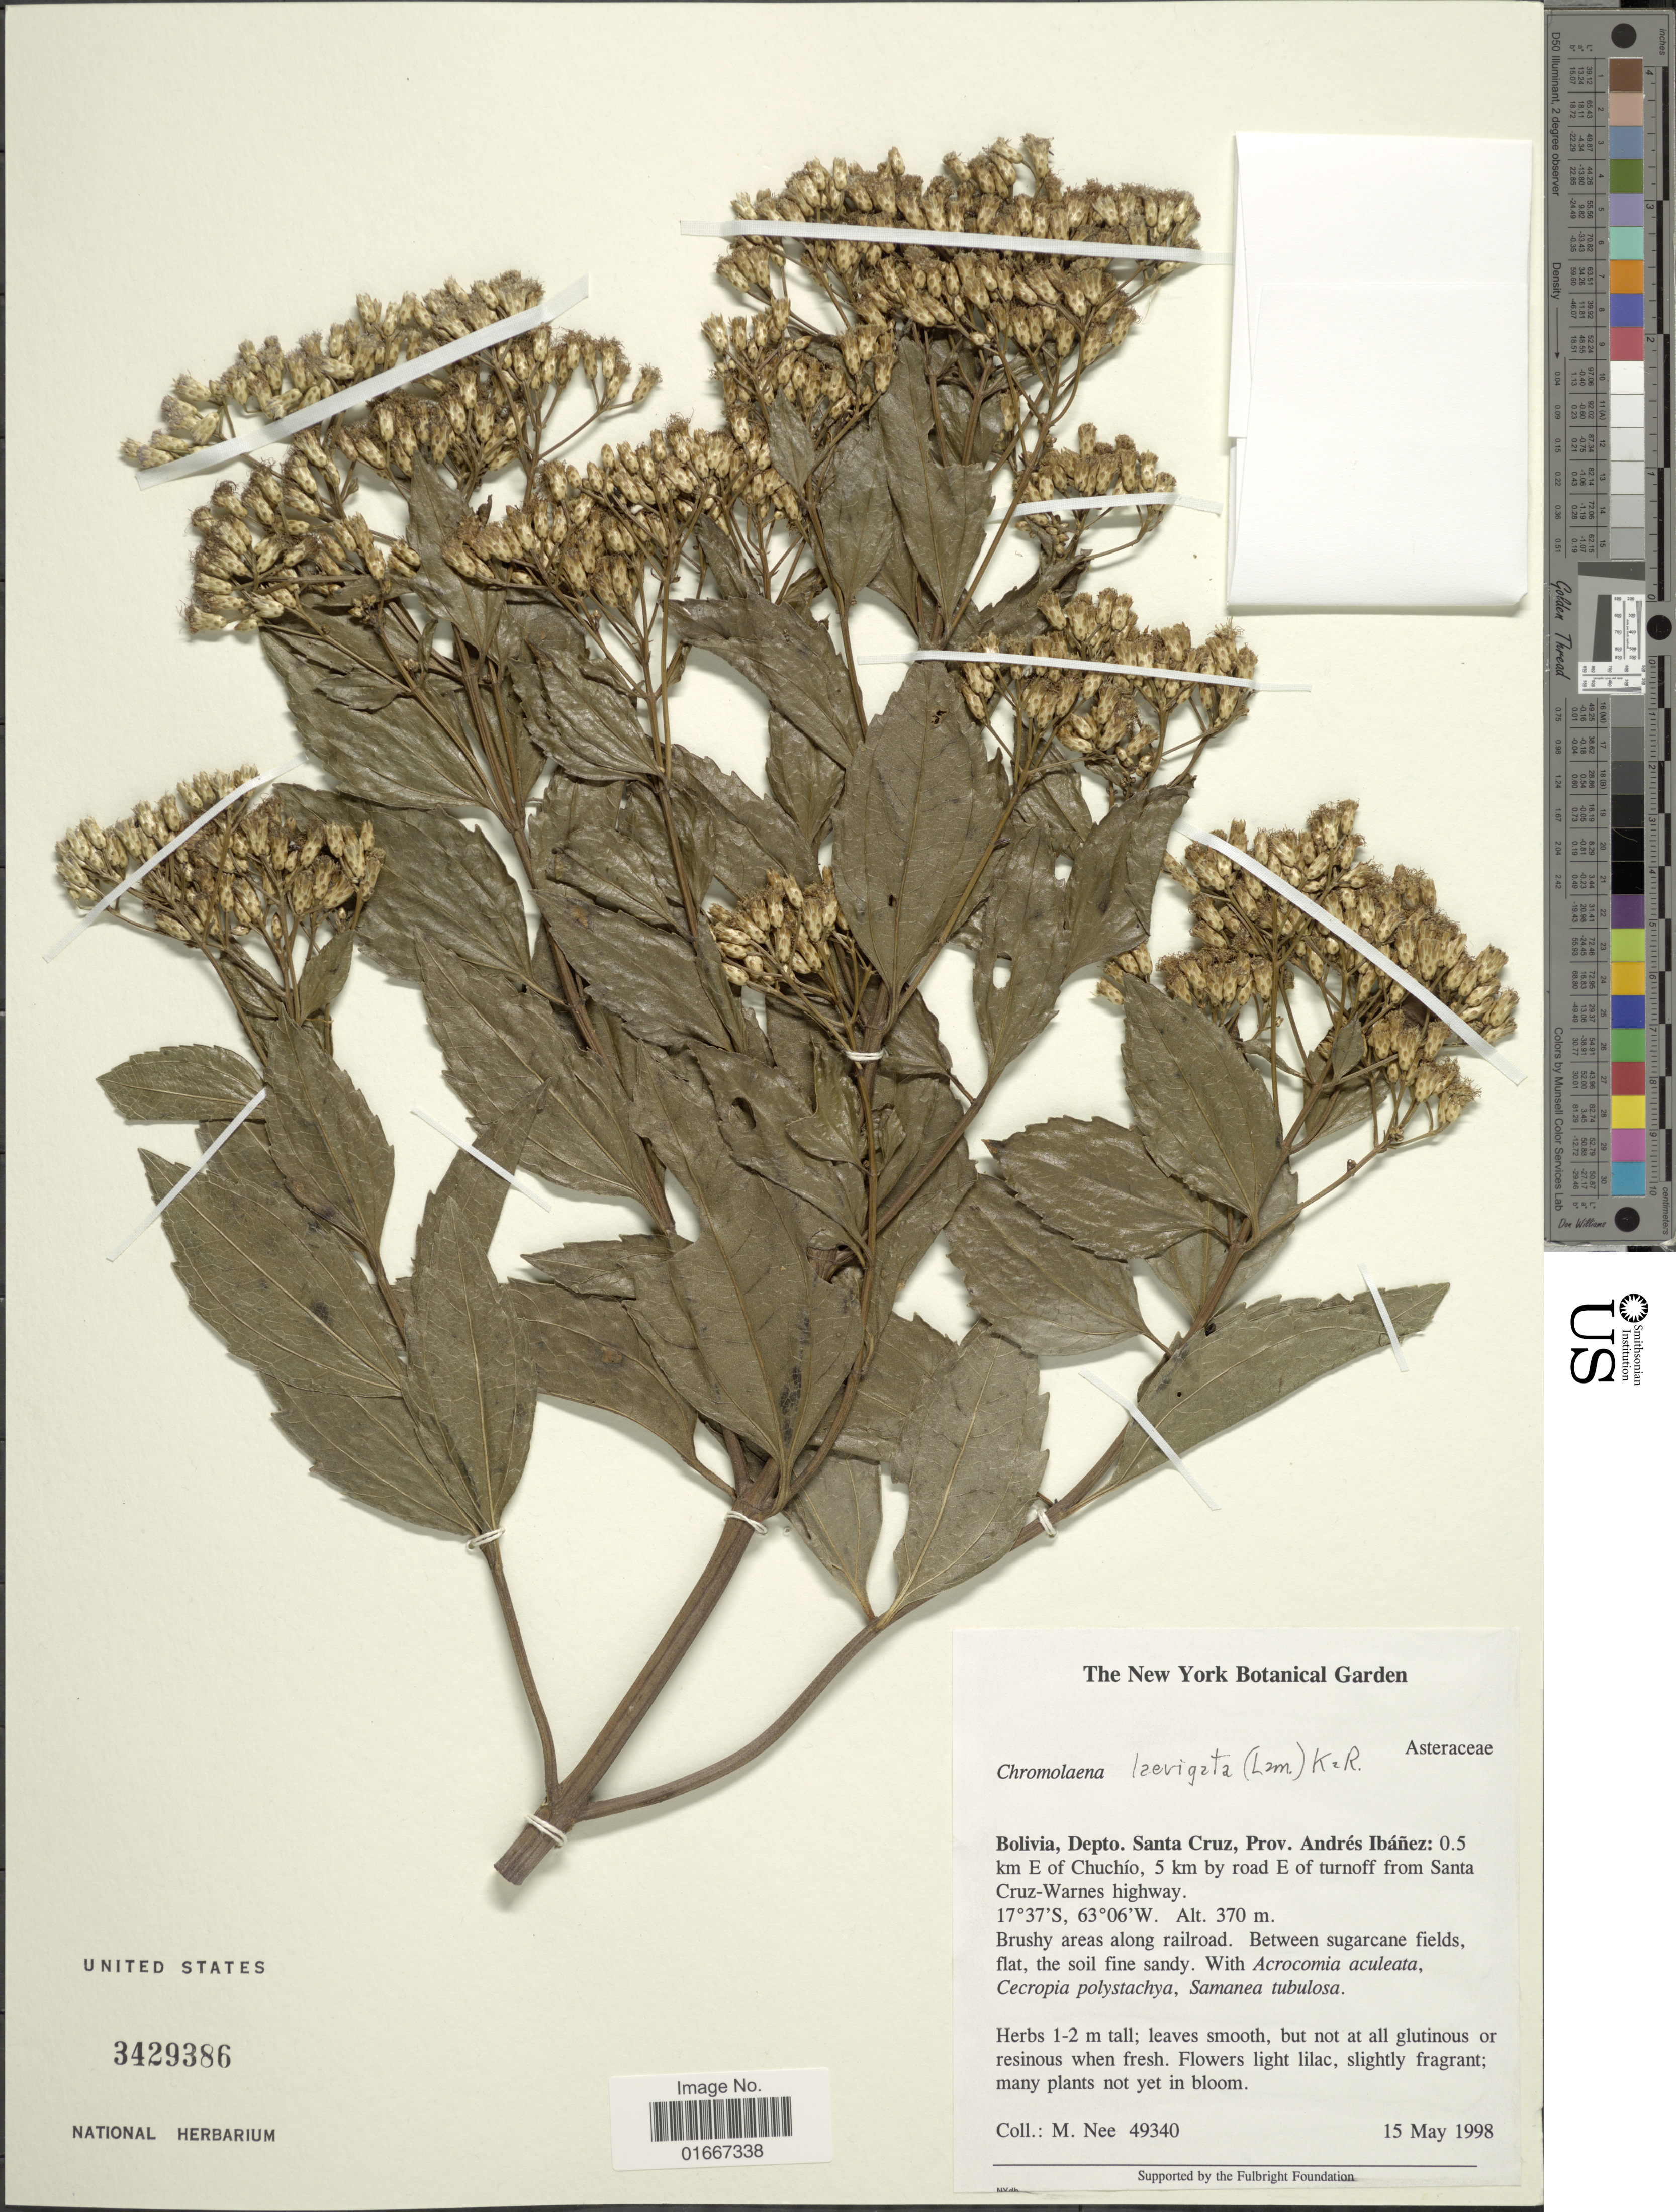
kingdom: Plantae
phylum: Tracheophyta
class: Magnoliopsida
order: Asterales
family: Asteraceae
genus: Chromolaena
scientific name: Chromolaena laevigata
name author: (Lam.) R.M. King & H. Rob.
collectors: M. Nee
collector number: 49340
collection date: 1998-05-15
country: Bolivia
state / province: Santa Cruz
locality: Prov. Andres Ibanez, 0.5 km E of Chuchio, 5 km by road E of turnoff from Santa Cruz-Warnes highway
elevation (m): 370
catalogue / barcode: US 3429386